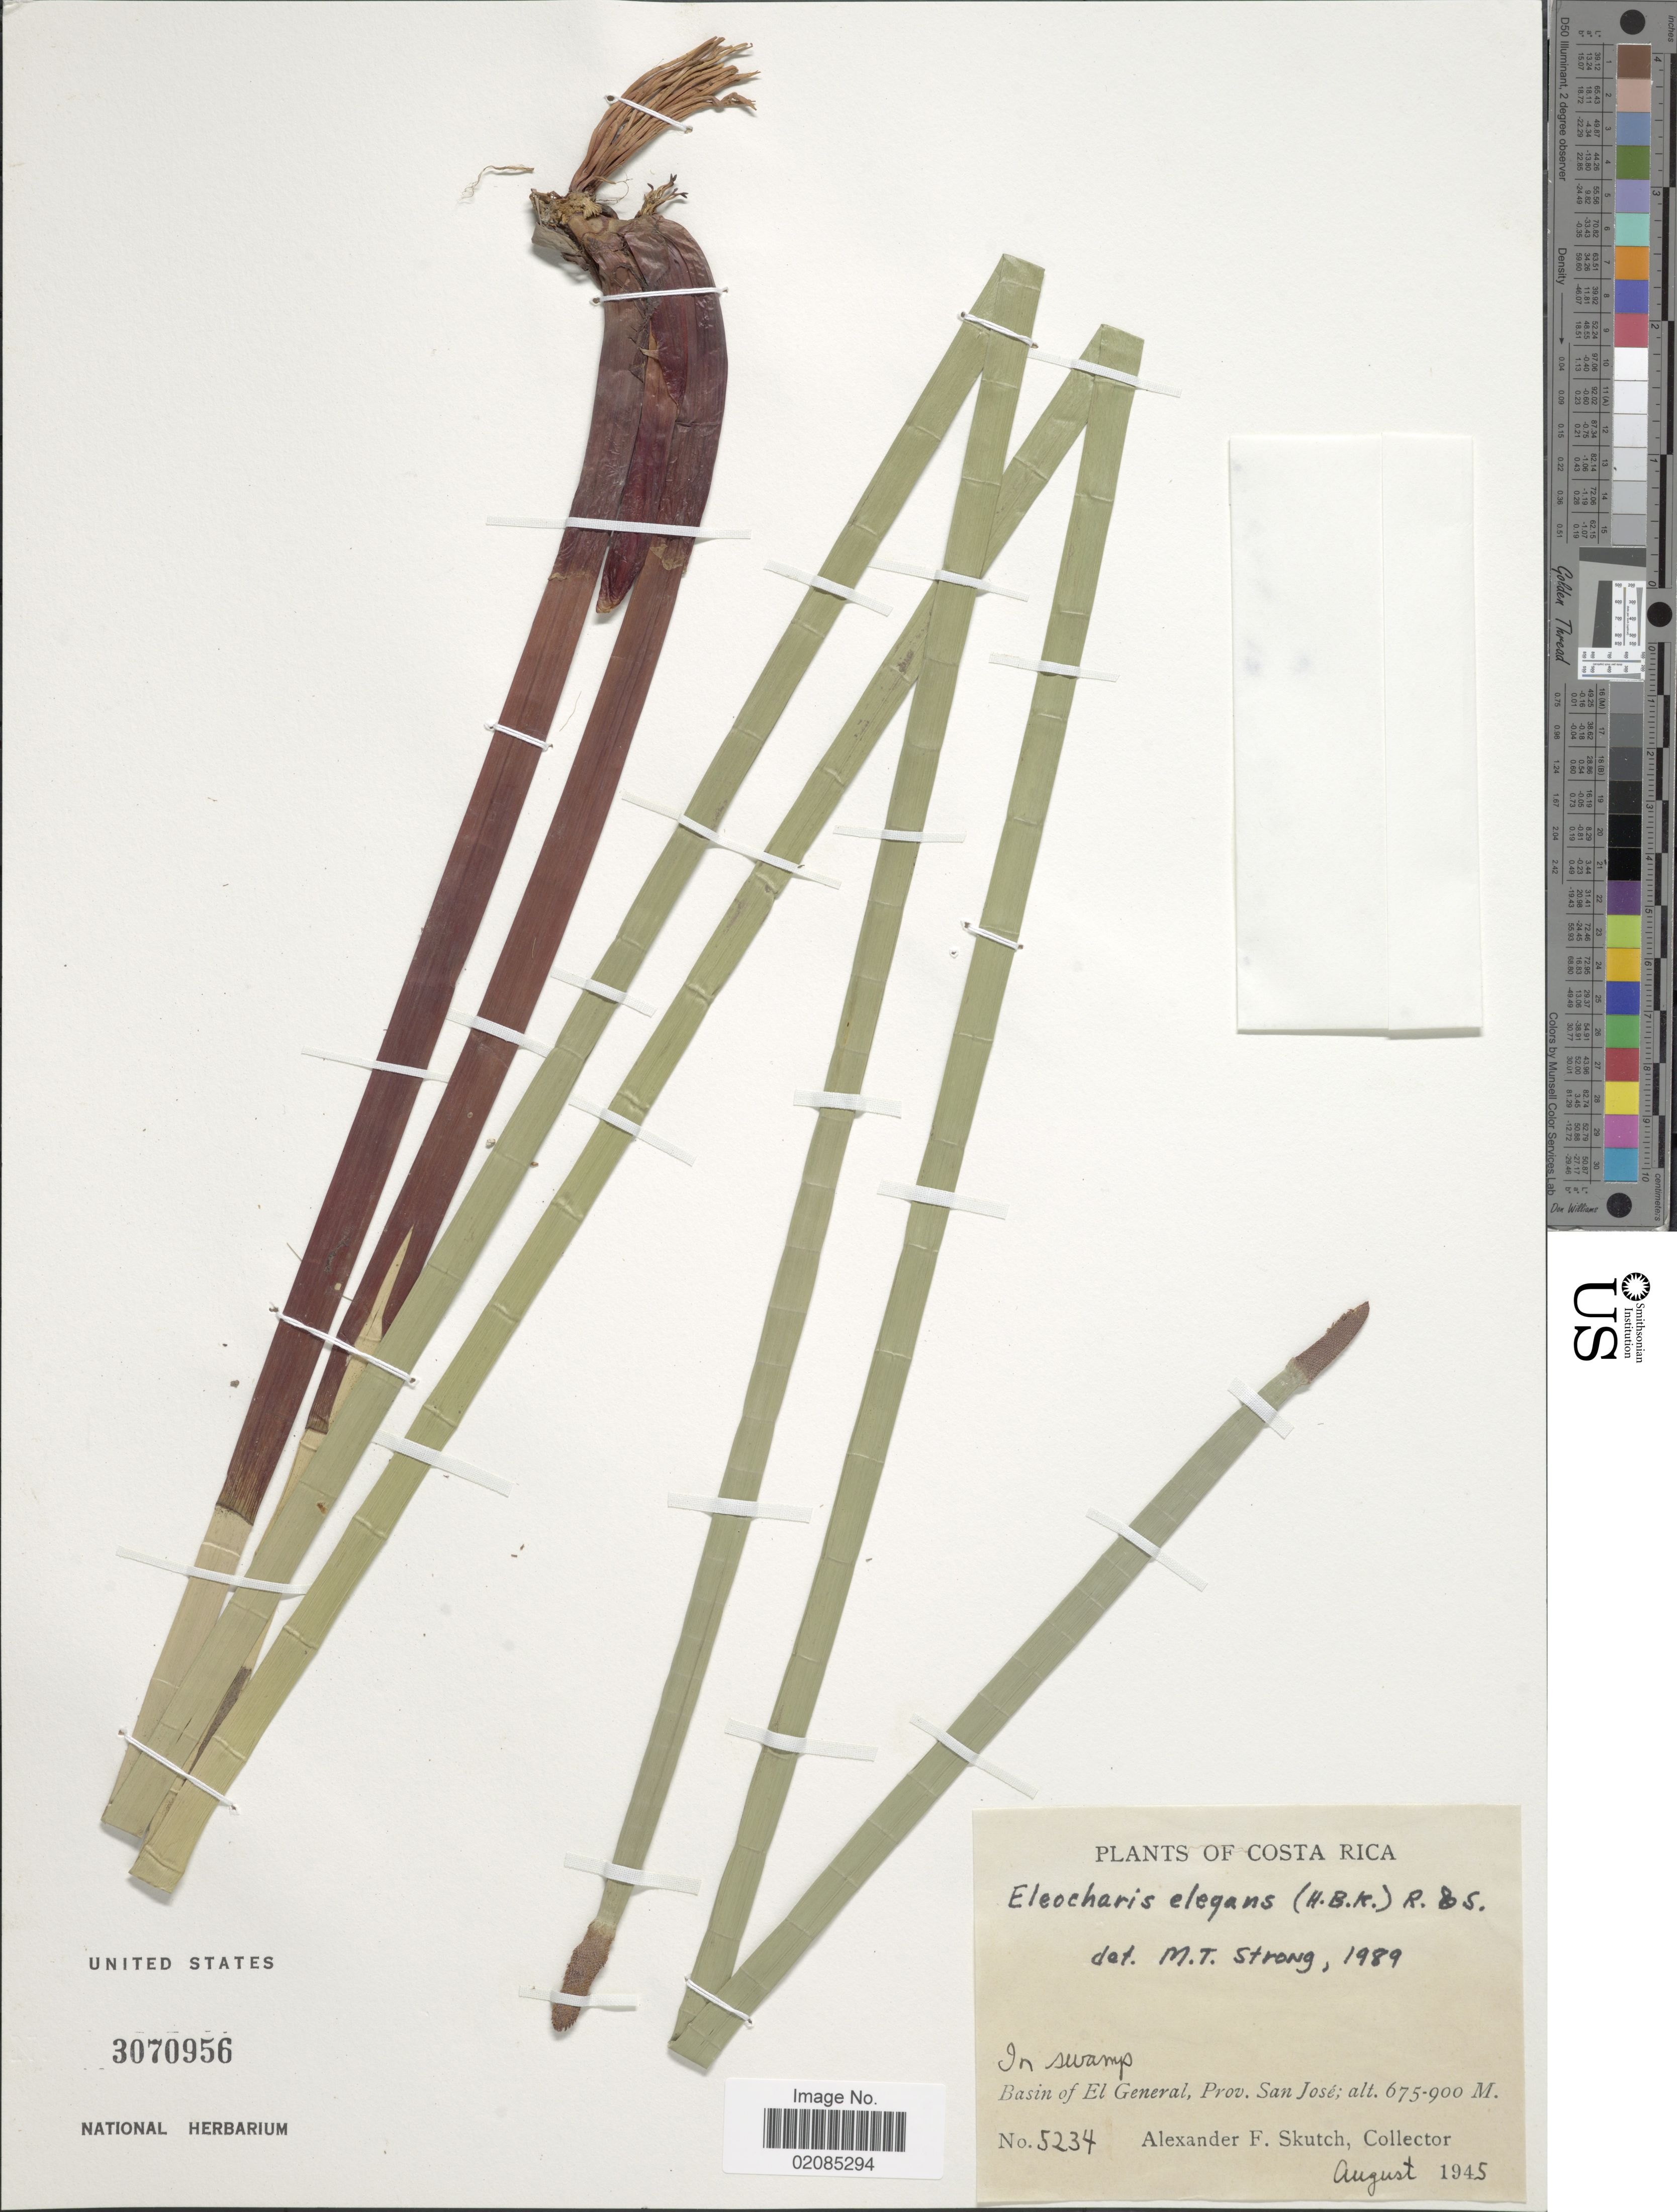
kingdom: Plantae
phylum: Tracheophyta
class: Liliopsida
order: Poales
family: Cyperaceae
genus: Eleocharis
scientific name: Eleocharis elegans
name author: (Kunth) Roem. & Schult.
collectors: A. F. Skutch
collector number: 5234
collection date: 1945-08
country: Costa Rica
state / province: San José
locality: Basin of El General, Prov. San Jose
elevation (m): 675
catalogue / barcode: US 3070956